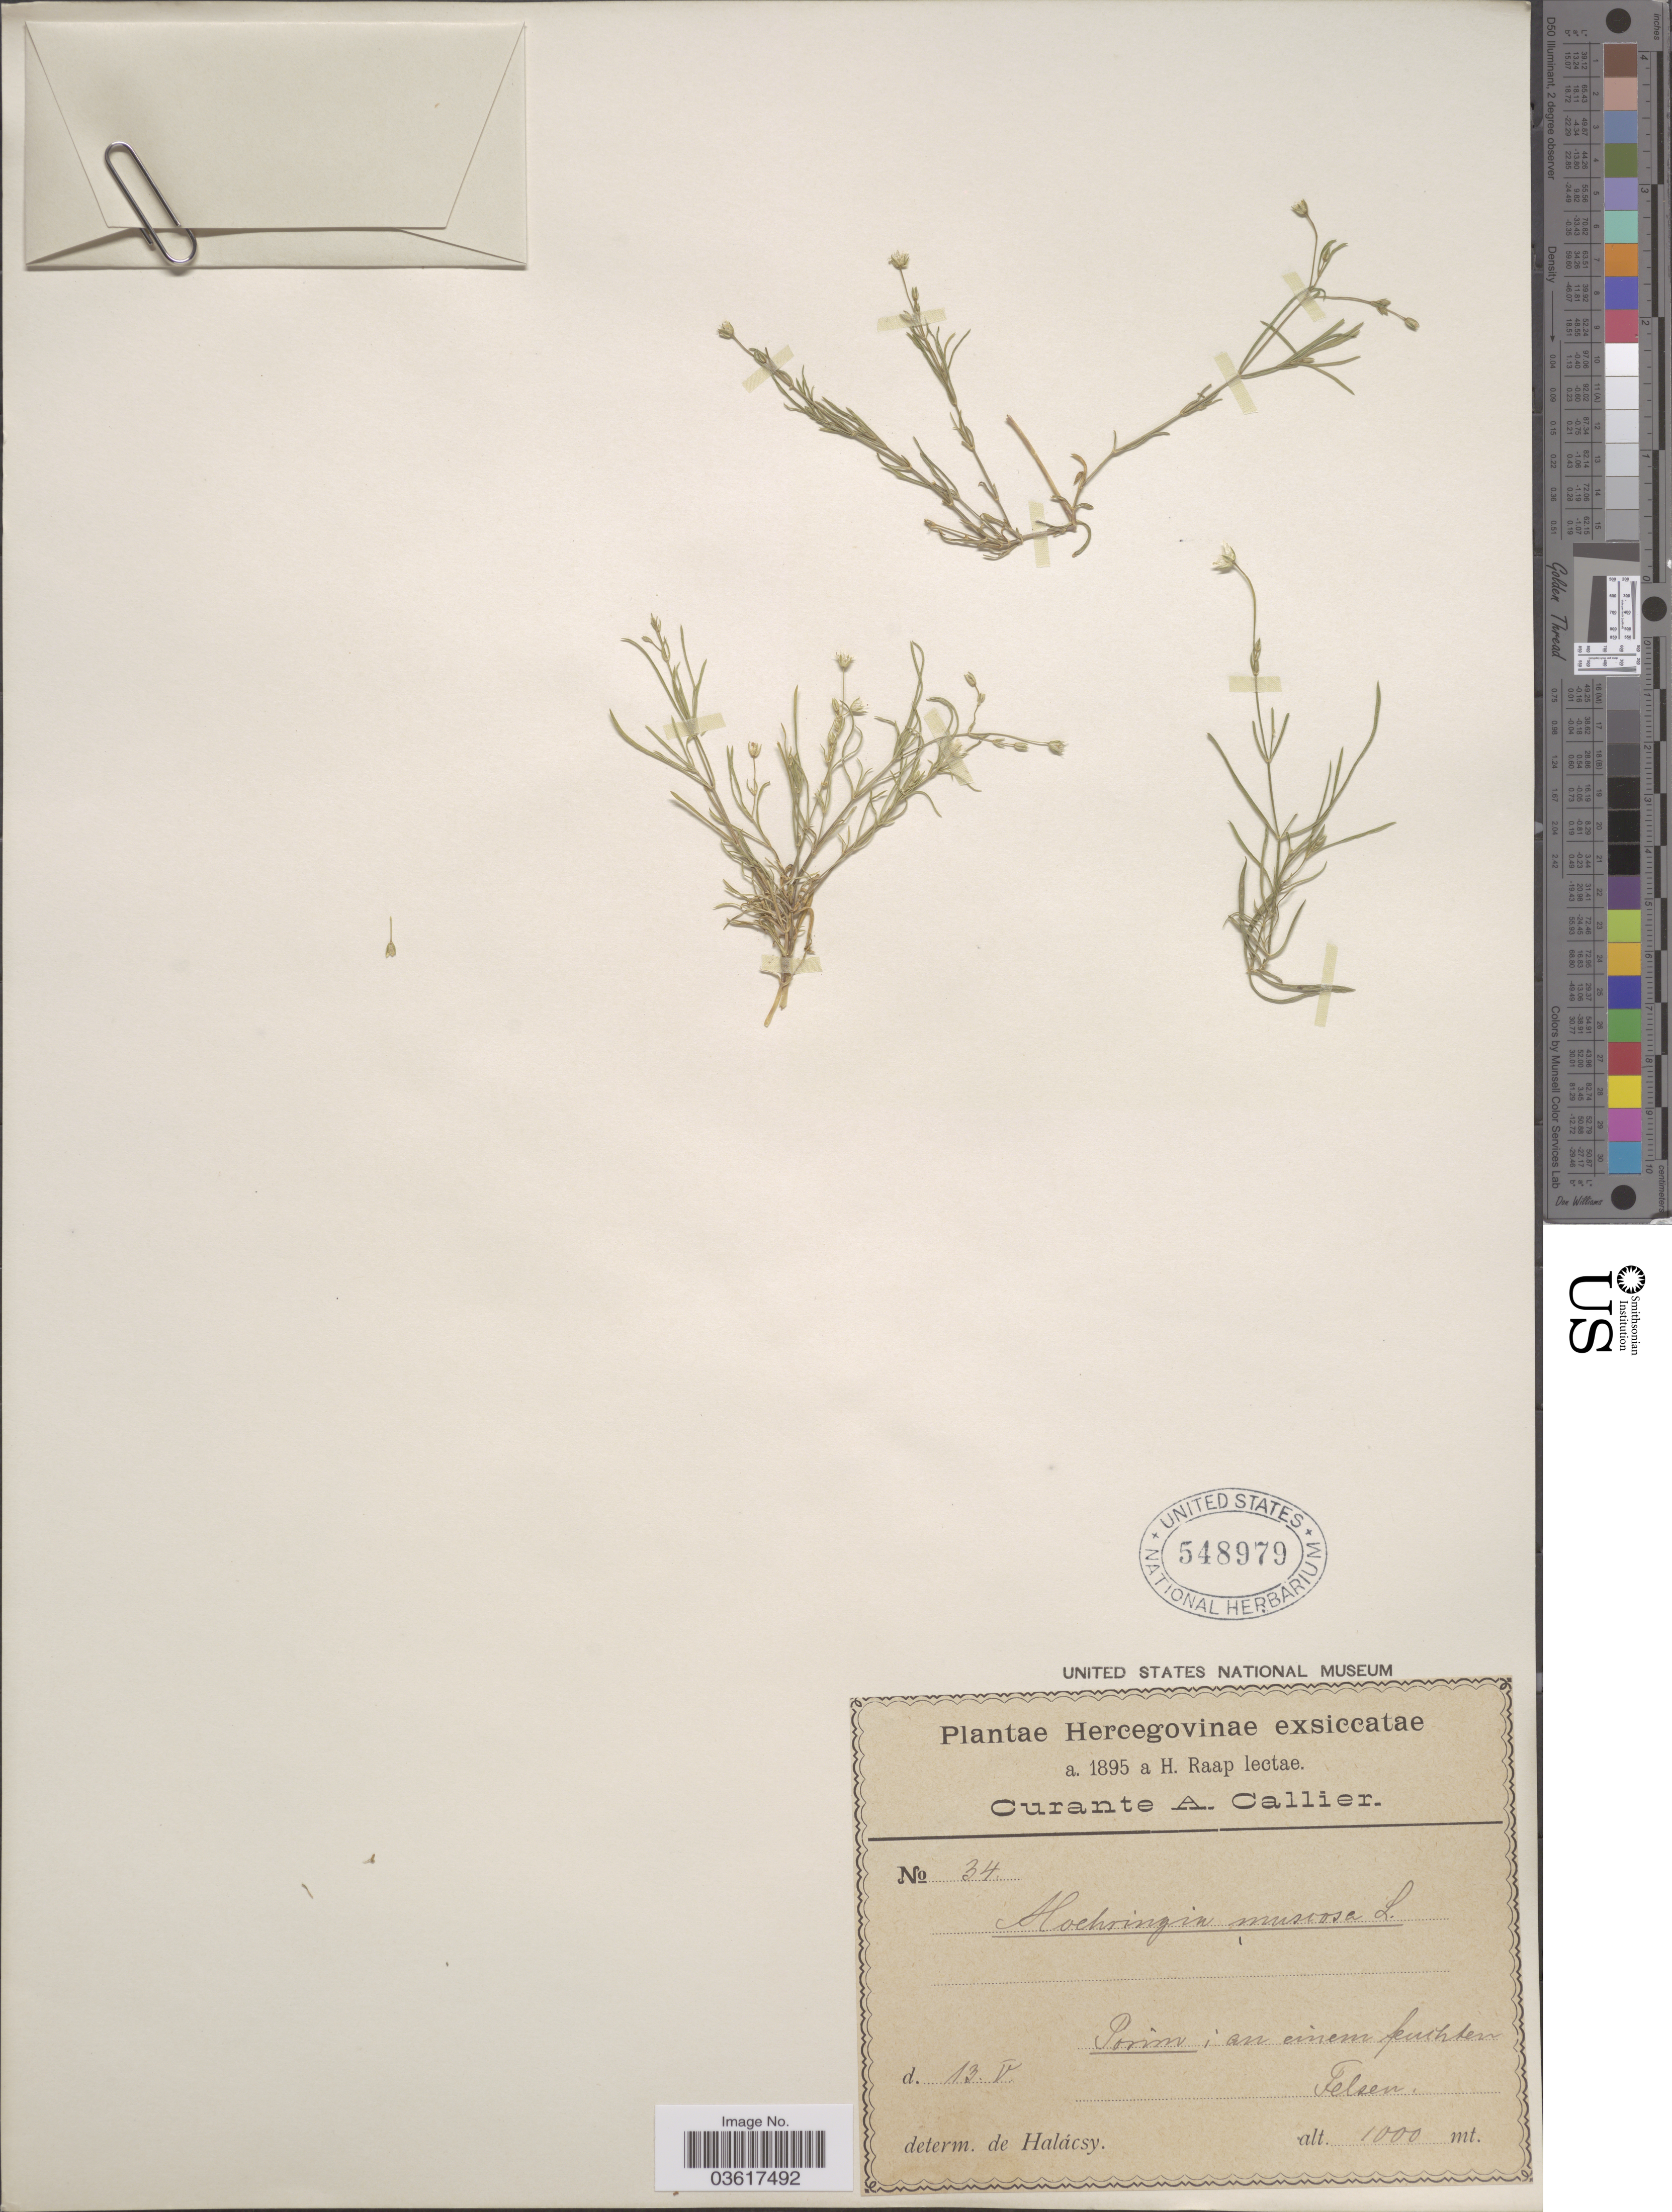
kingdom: Plantae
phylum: Tracheophyta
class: Magnoliopsida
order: Caryophyllales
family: Caryophyllaceae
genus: Moehringia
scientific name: Moehringia muscosa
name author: L.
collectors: H. Raap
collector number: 34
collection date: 1895-05-13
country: Bosnia and Herzegovina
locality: Hercegovinae. Porim: an einem feuchten Felsen.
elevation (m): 1000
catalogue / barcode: US 548979